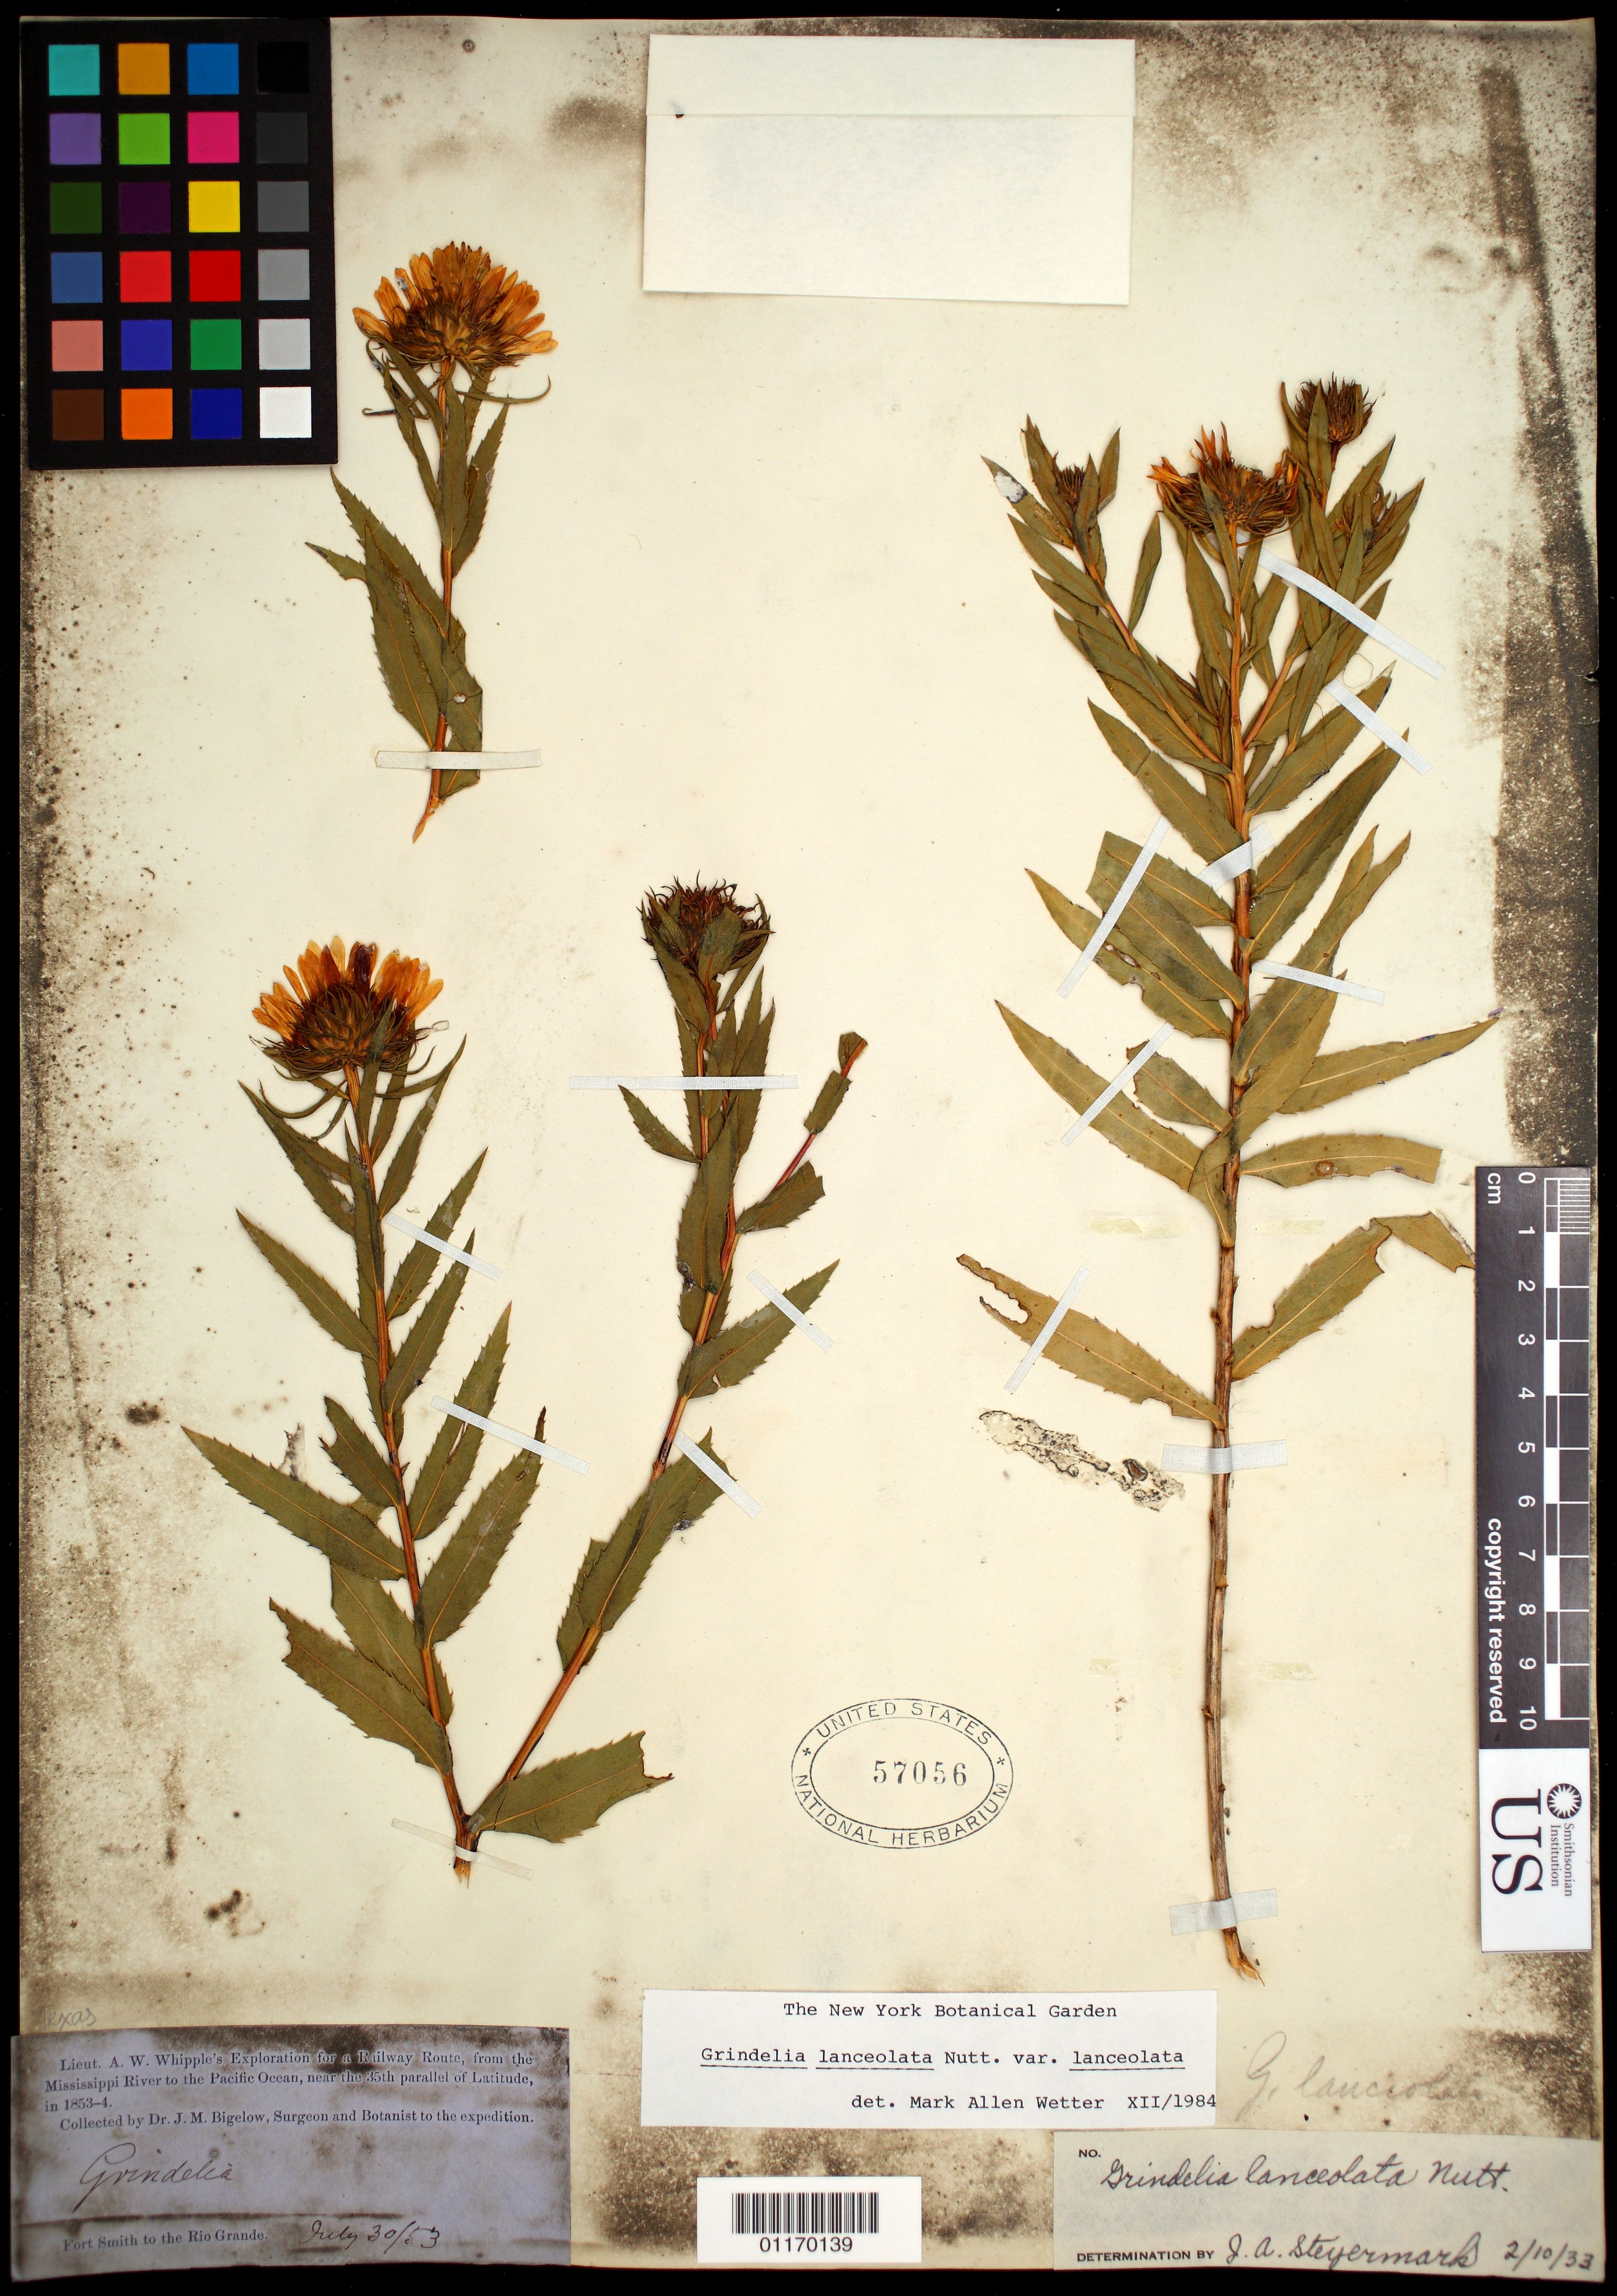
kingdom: Plantae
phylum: Tracheophyta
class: Magnoliopsida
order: Asterales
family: Asteraceae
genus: Grindelia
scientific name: Grindelia lanceolata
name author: Nutt.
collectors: J. M. Bigelow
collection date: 1853-07-30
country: United States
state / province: Texas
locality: Fort Smith to the Rio Grande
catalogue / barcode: US 57056